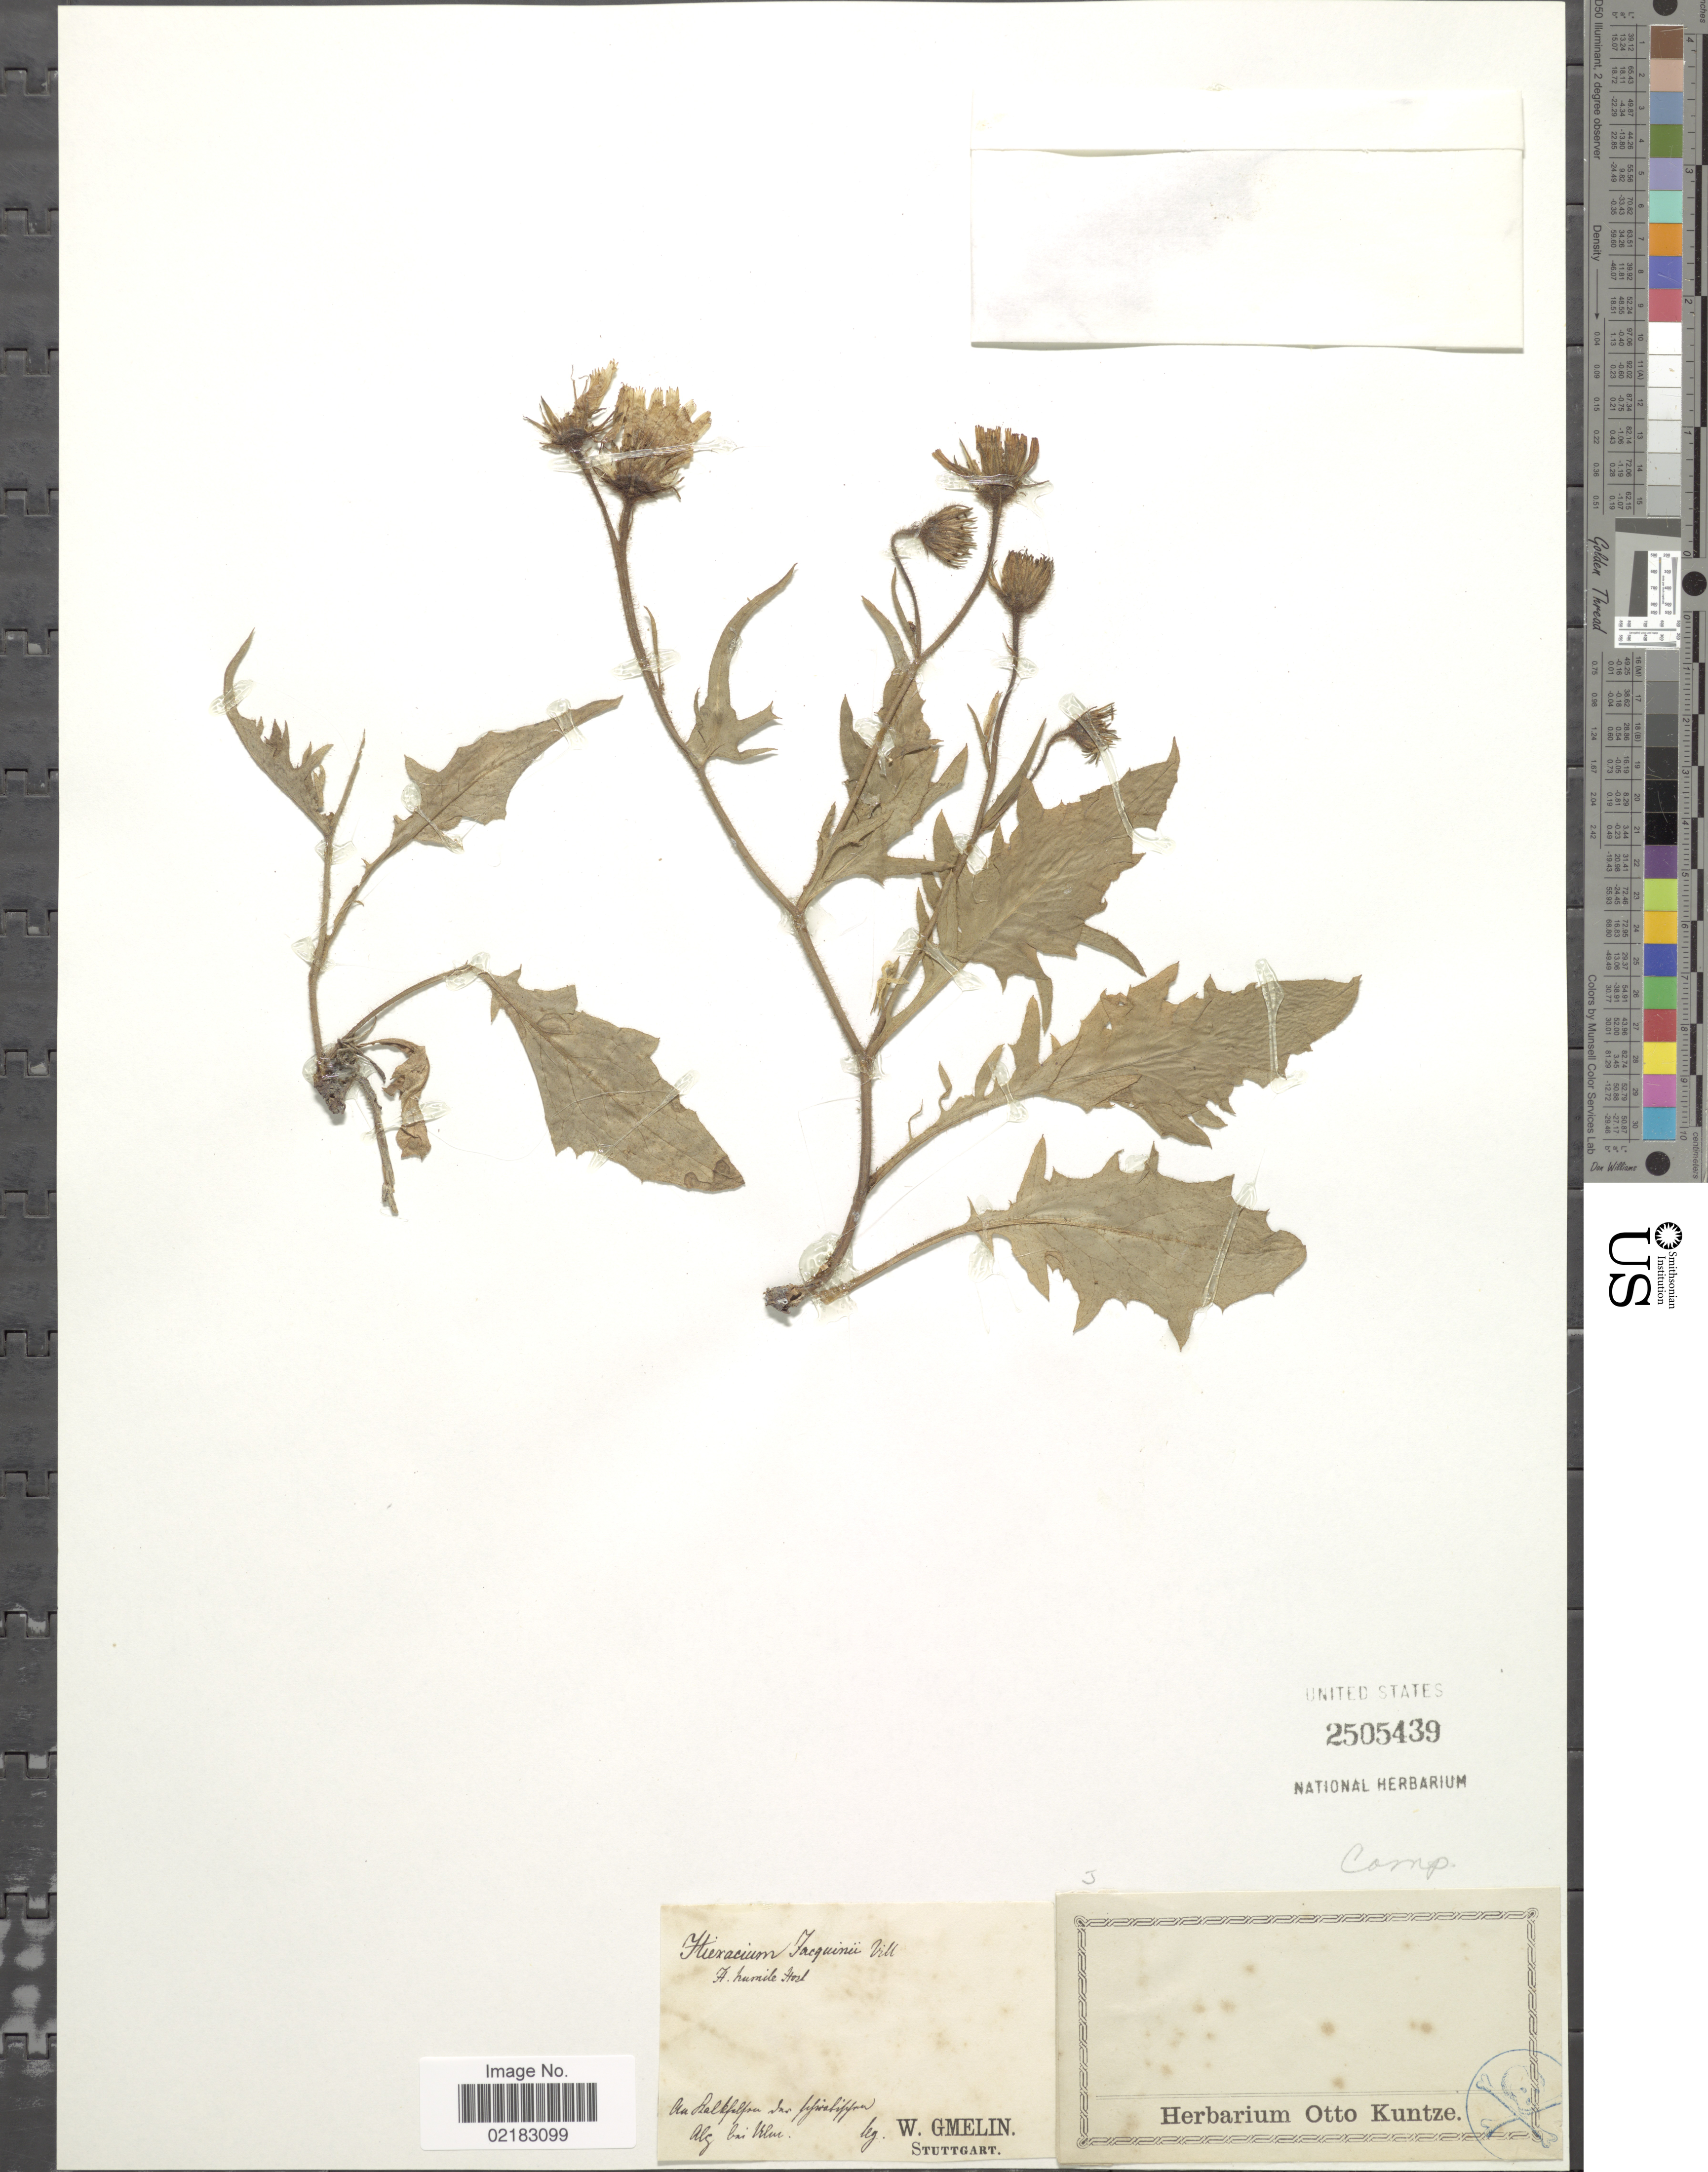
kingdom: Plantae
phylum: Tracheophyta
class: Magnoliopsida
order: Asterales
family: Asteraceae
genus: Hieracium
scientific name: Hieracium humile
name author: Jacq.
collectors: S. G. Gmelin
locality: Au Belklp Van Filxiblythym Algf Bm Urls [interpreted]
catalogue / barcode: US 2505439